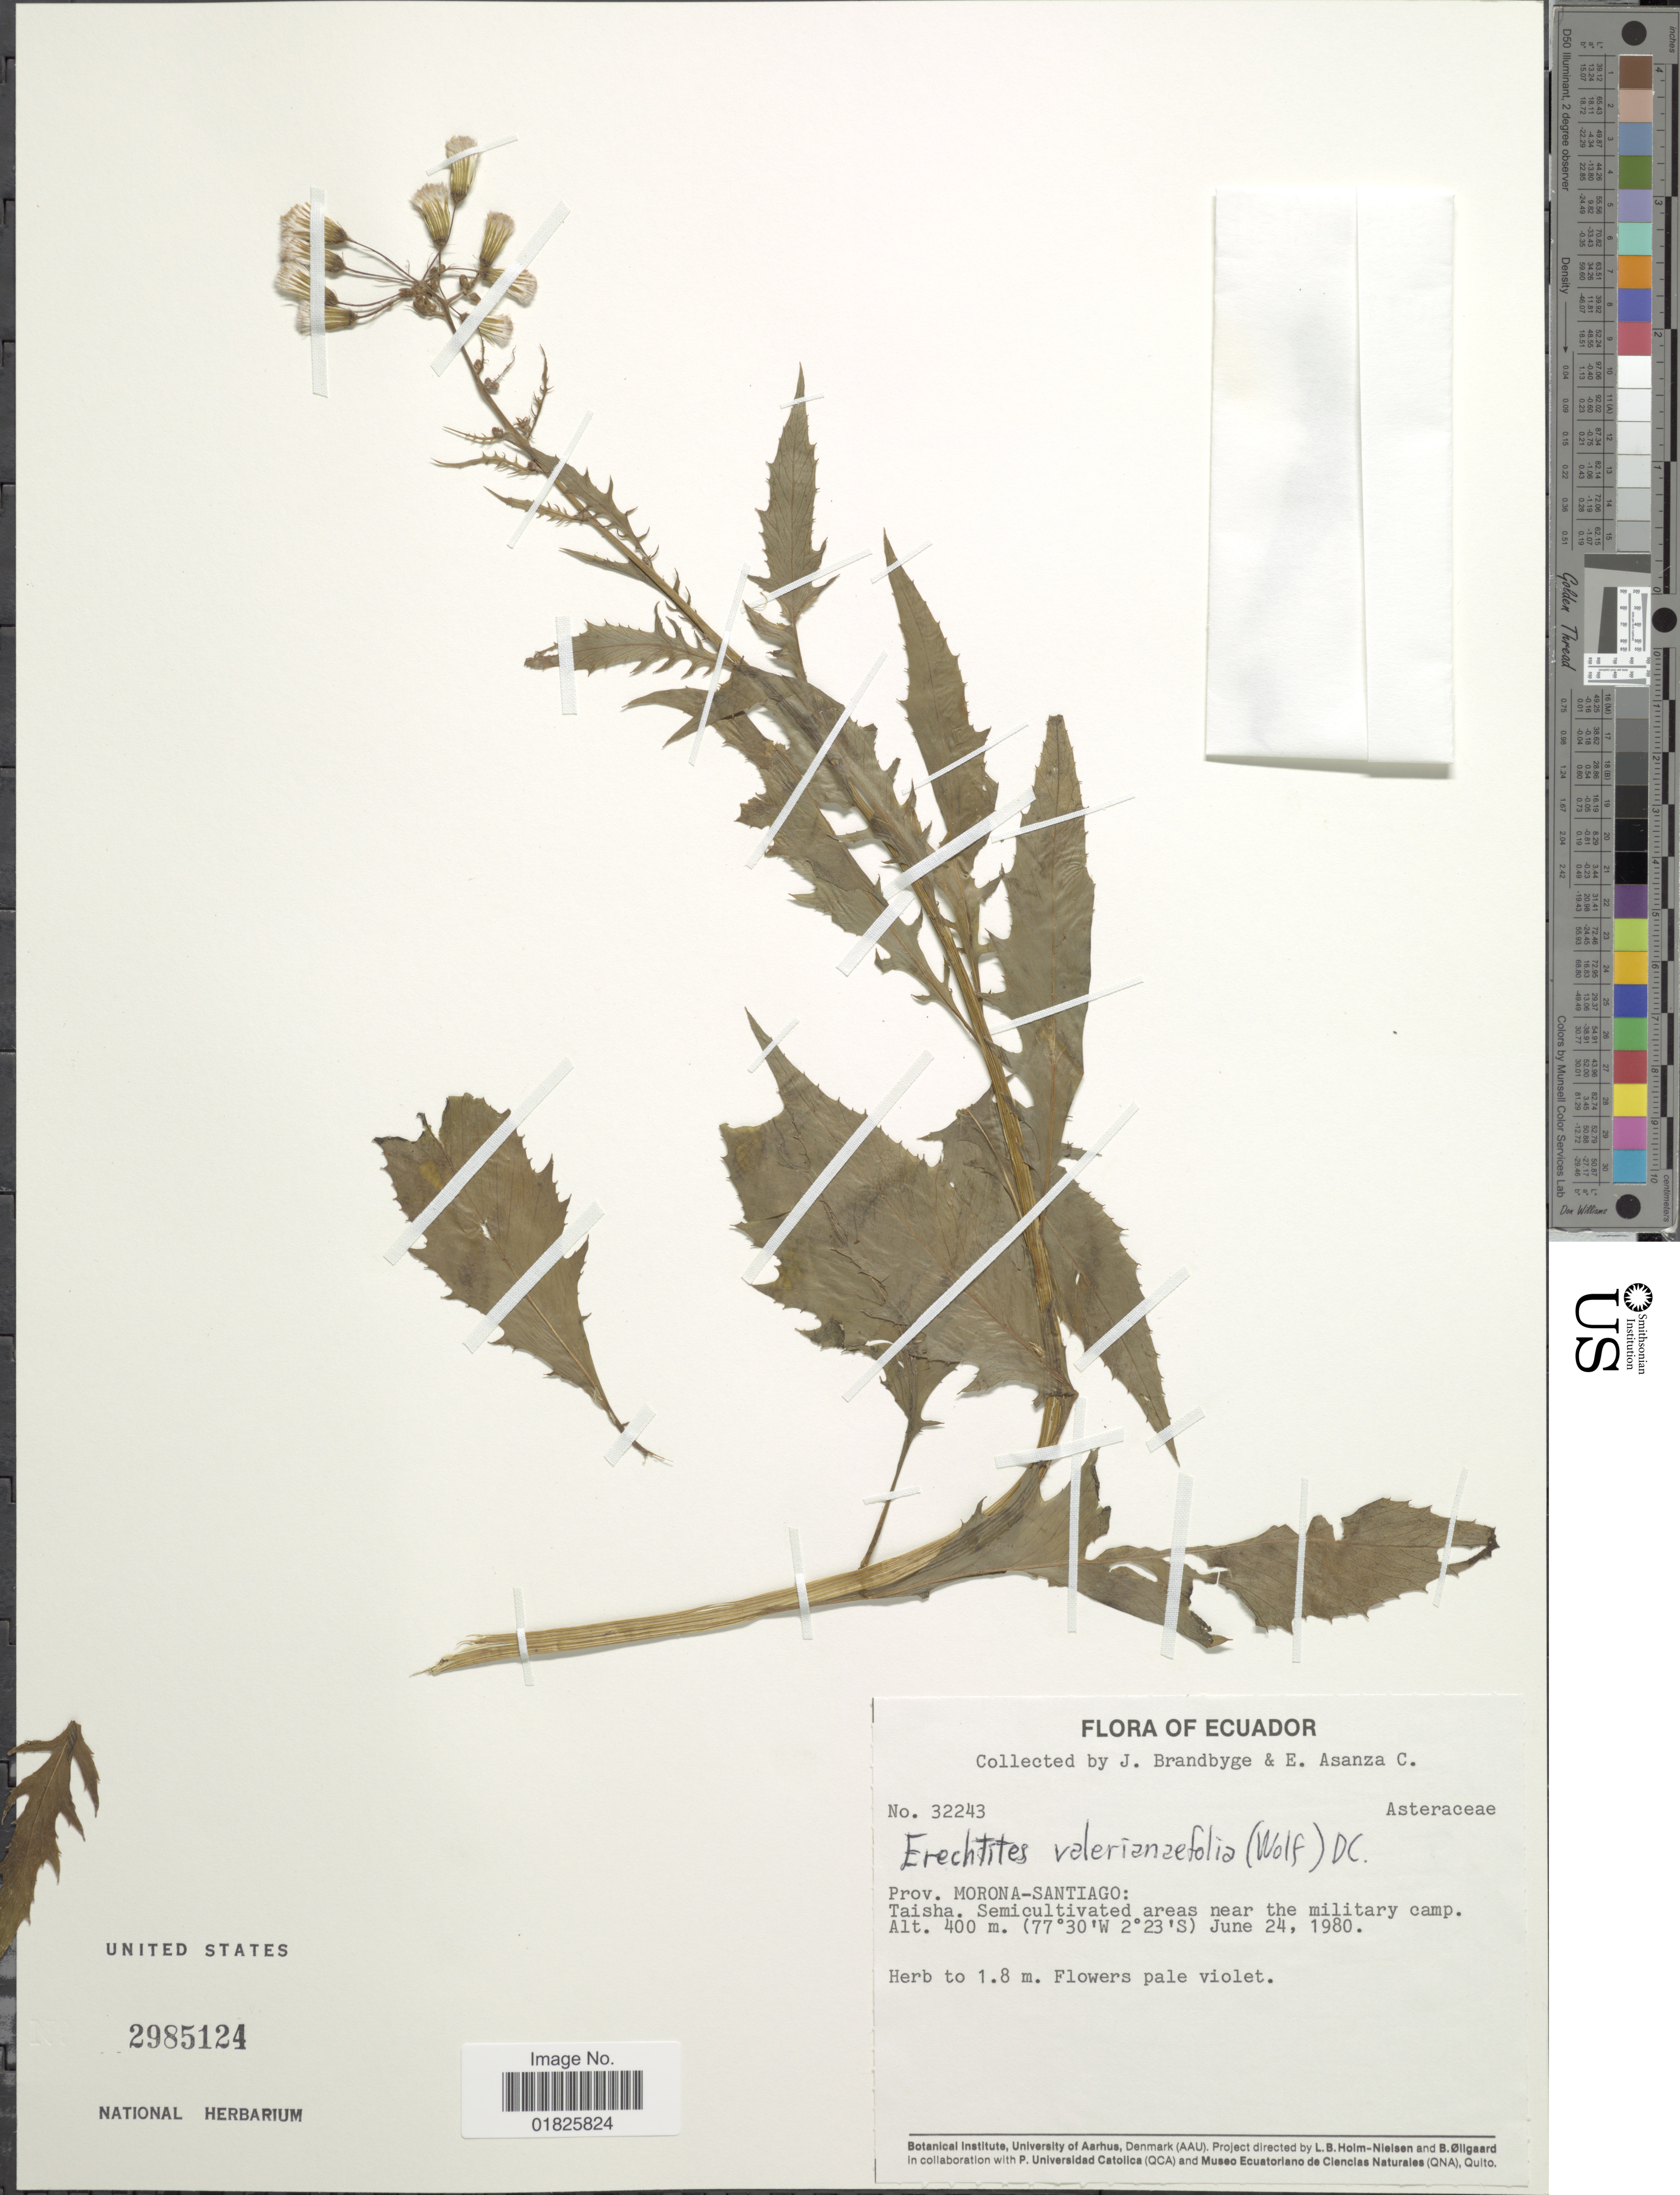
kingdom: Plantae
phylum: Tracheophyta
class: Magnoliopsida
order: Asterales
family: Asteraceae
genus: Erechtites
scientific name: Erechtites valerianifolius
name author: (Link ex Spreng.) DC.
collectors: J. Brandbyge & E. Asanza C.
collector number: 32243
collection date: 1980-06-24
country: Ecuador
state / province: Morona-Santiago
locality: Taisha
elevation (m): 400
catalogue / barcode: US 2985124